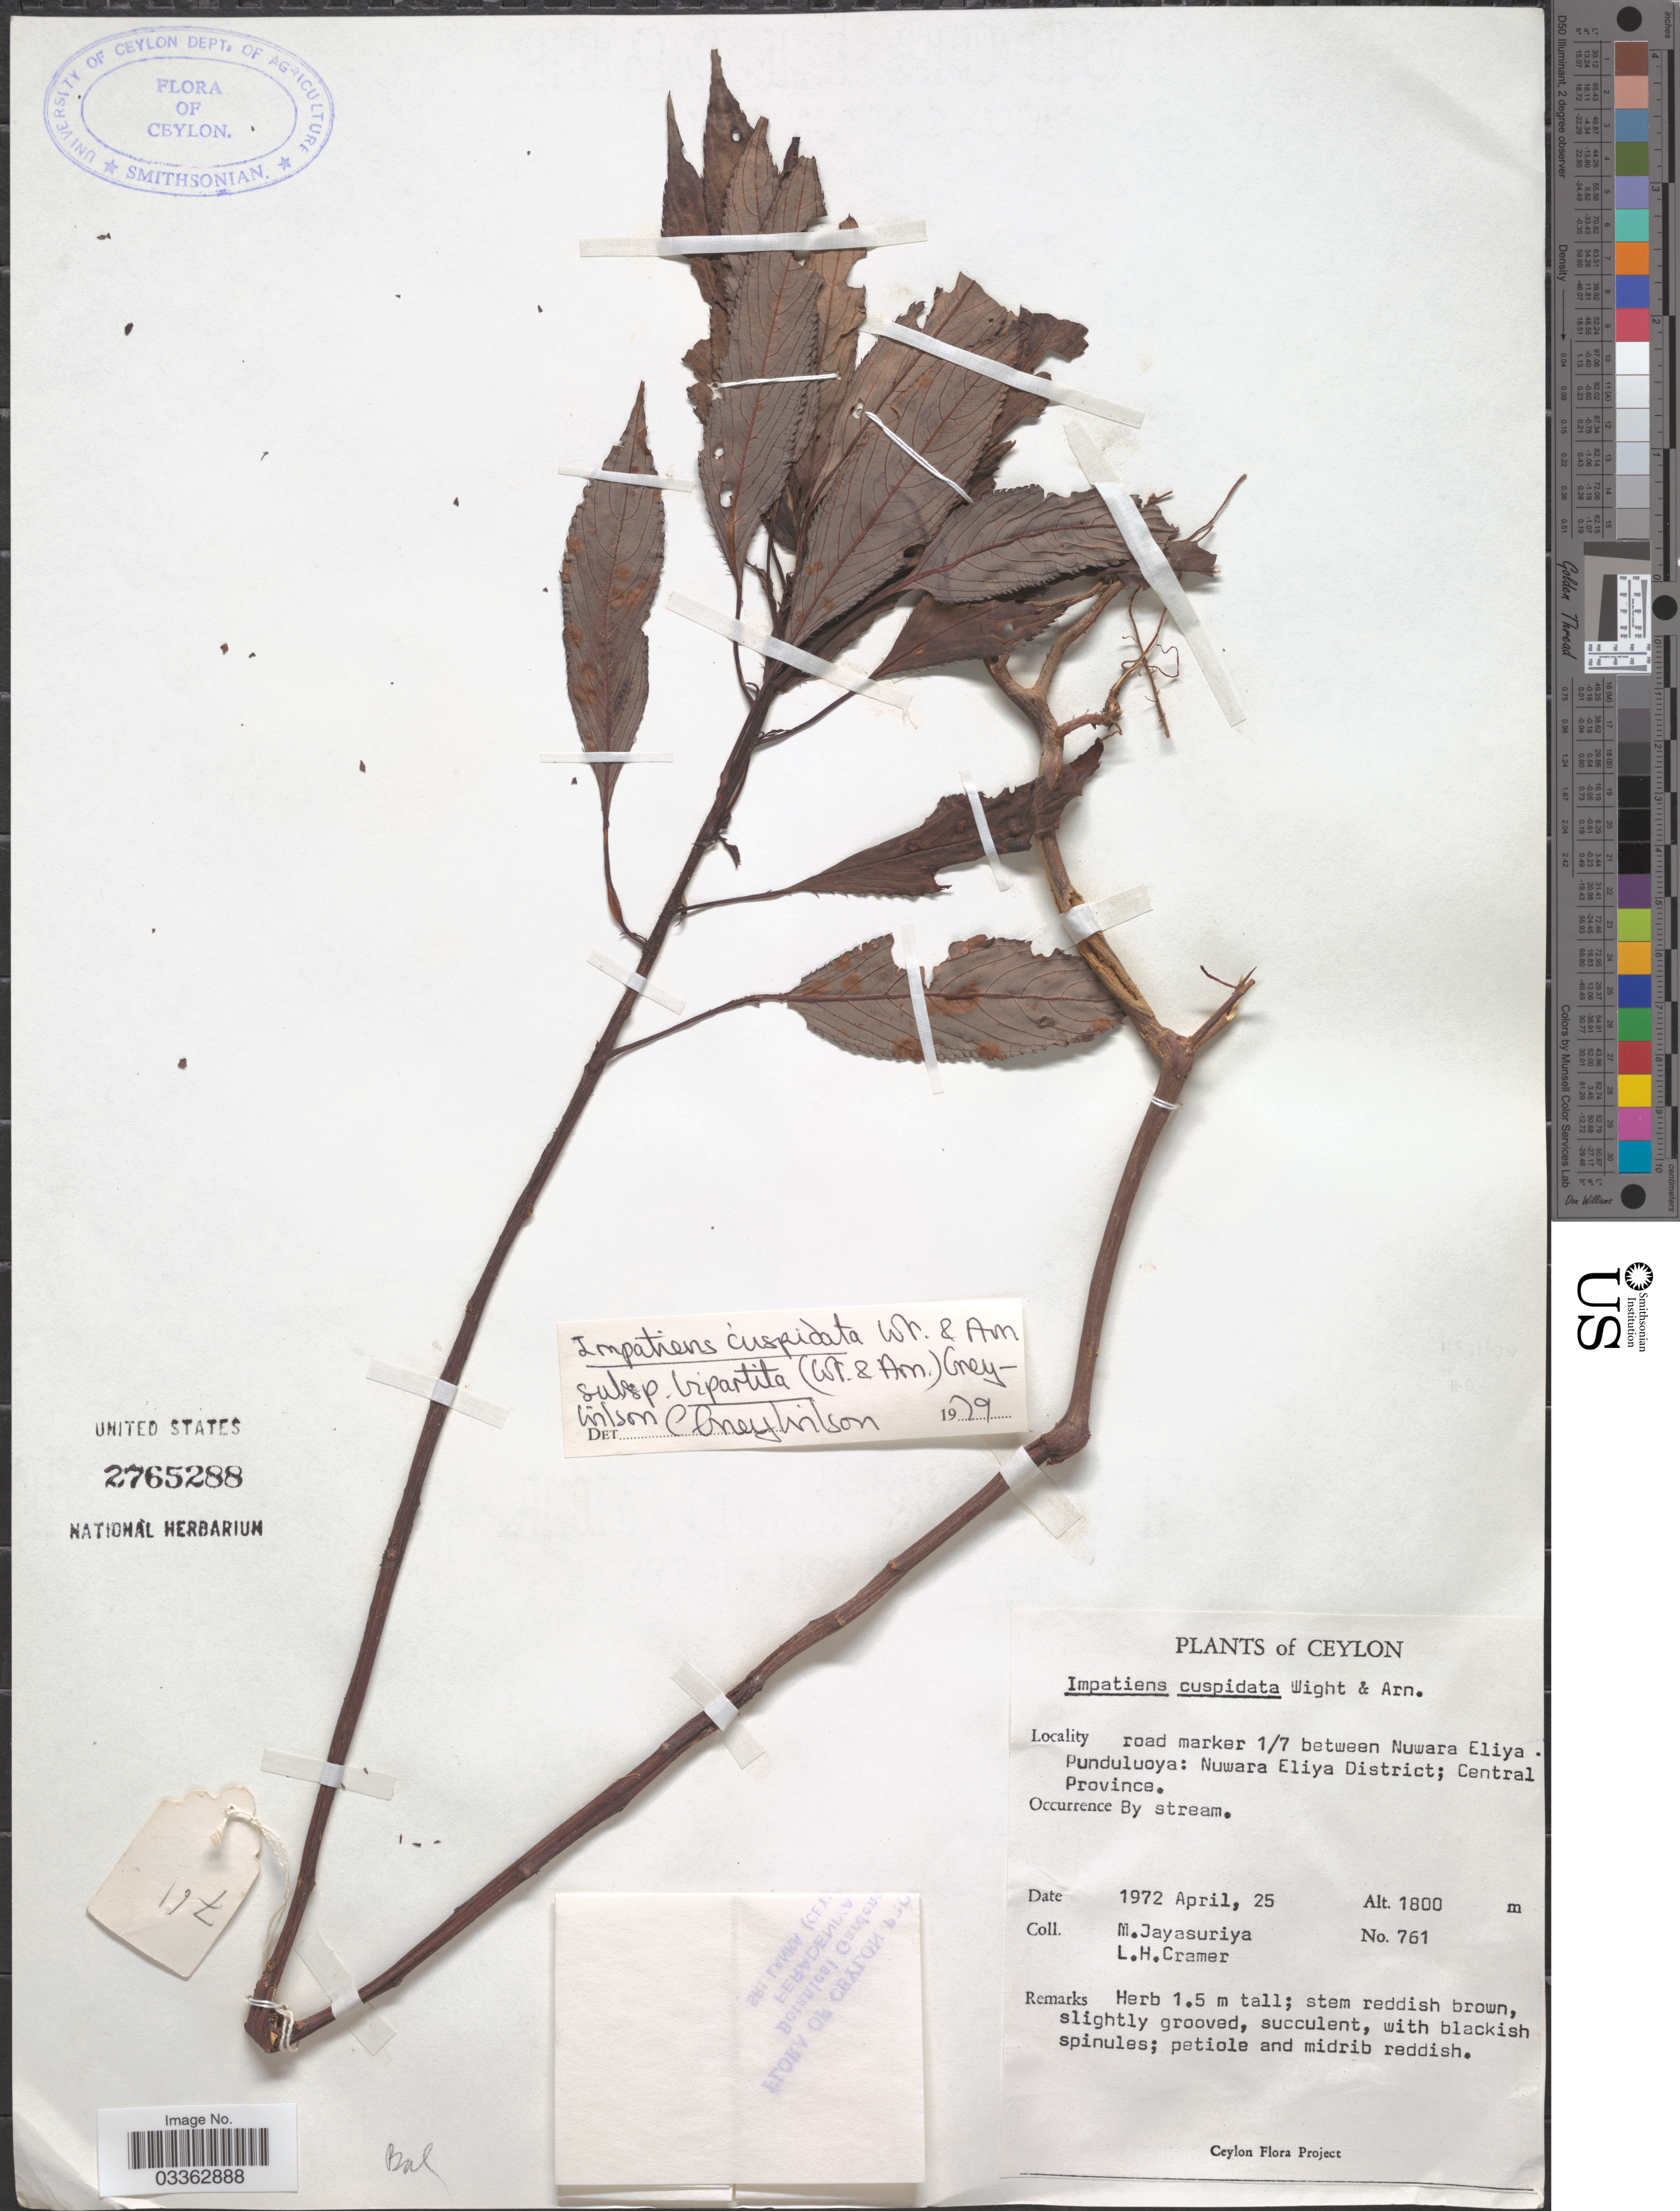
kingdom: Plantae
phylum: Tracheophyta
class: Magnoliopsida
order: Ericales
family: Balsaminaceae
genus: Impatiens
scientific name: Impatiens cuspidata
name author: Wight & Arn.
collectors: M. Jayasuriya & L. H. Cramer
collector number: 761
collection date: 1972-04-25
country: Sri Lanka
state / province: Central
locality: Ceylon. Road marker 1/7 between Nuwara Eliya. Punduluoya: Nuwara Eliya District.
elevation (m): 1800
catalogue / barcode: US 2765288